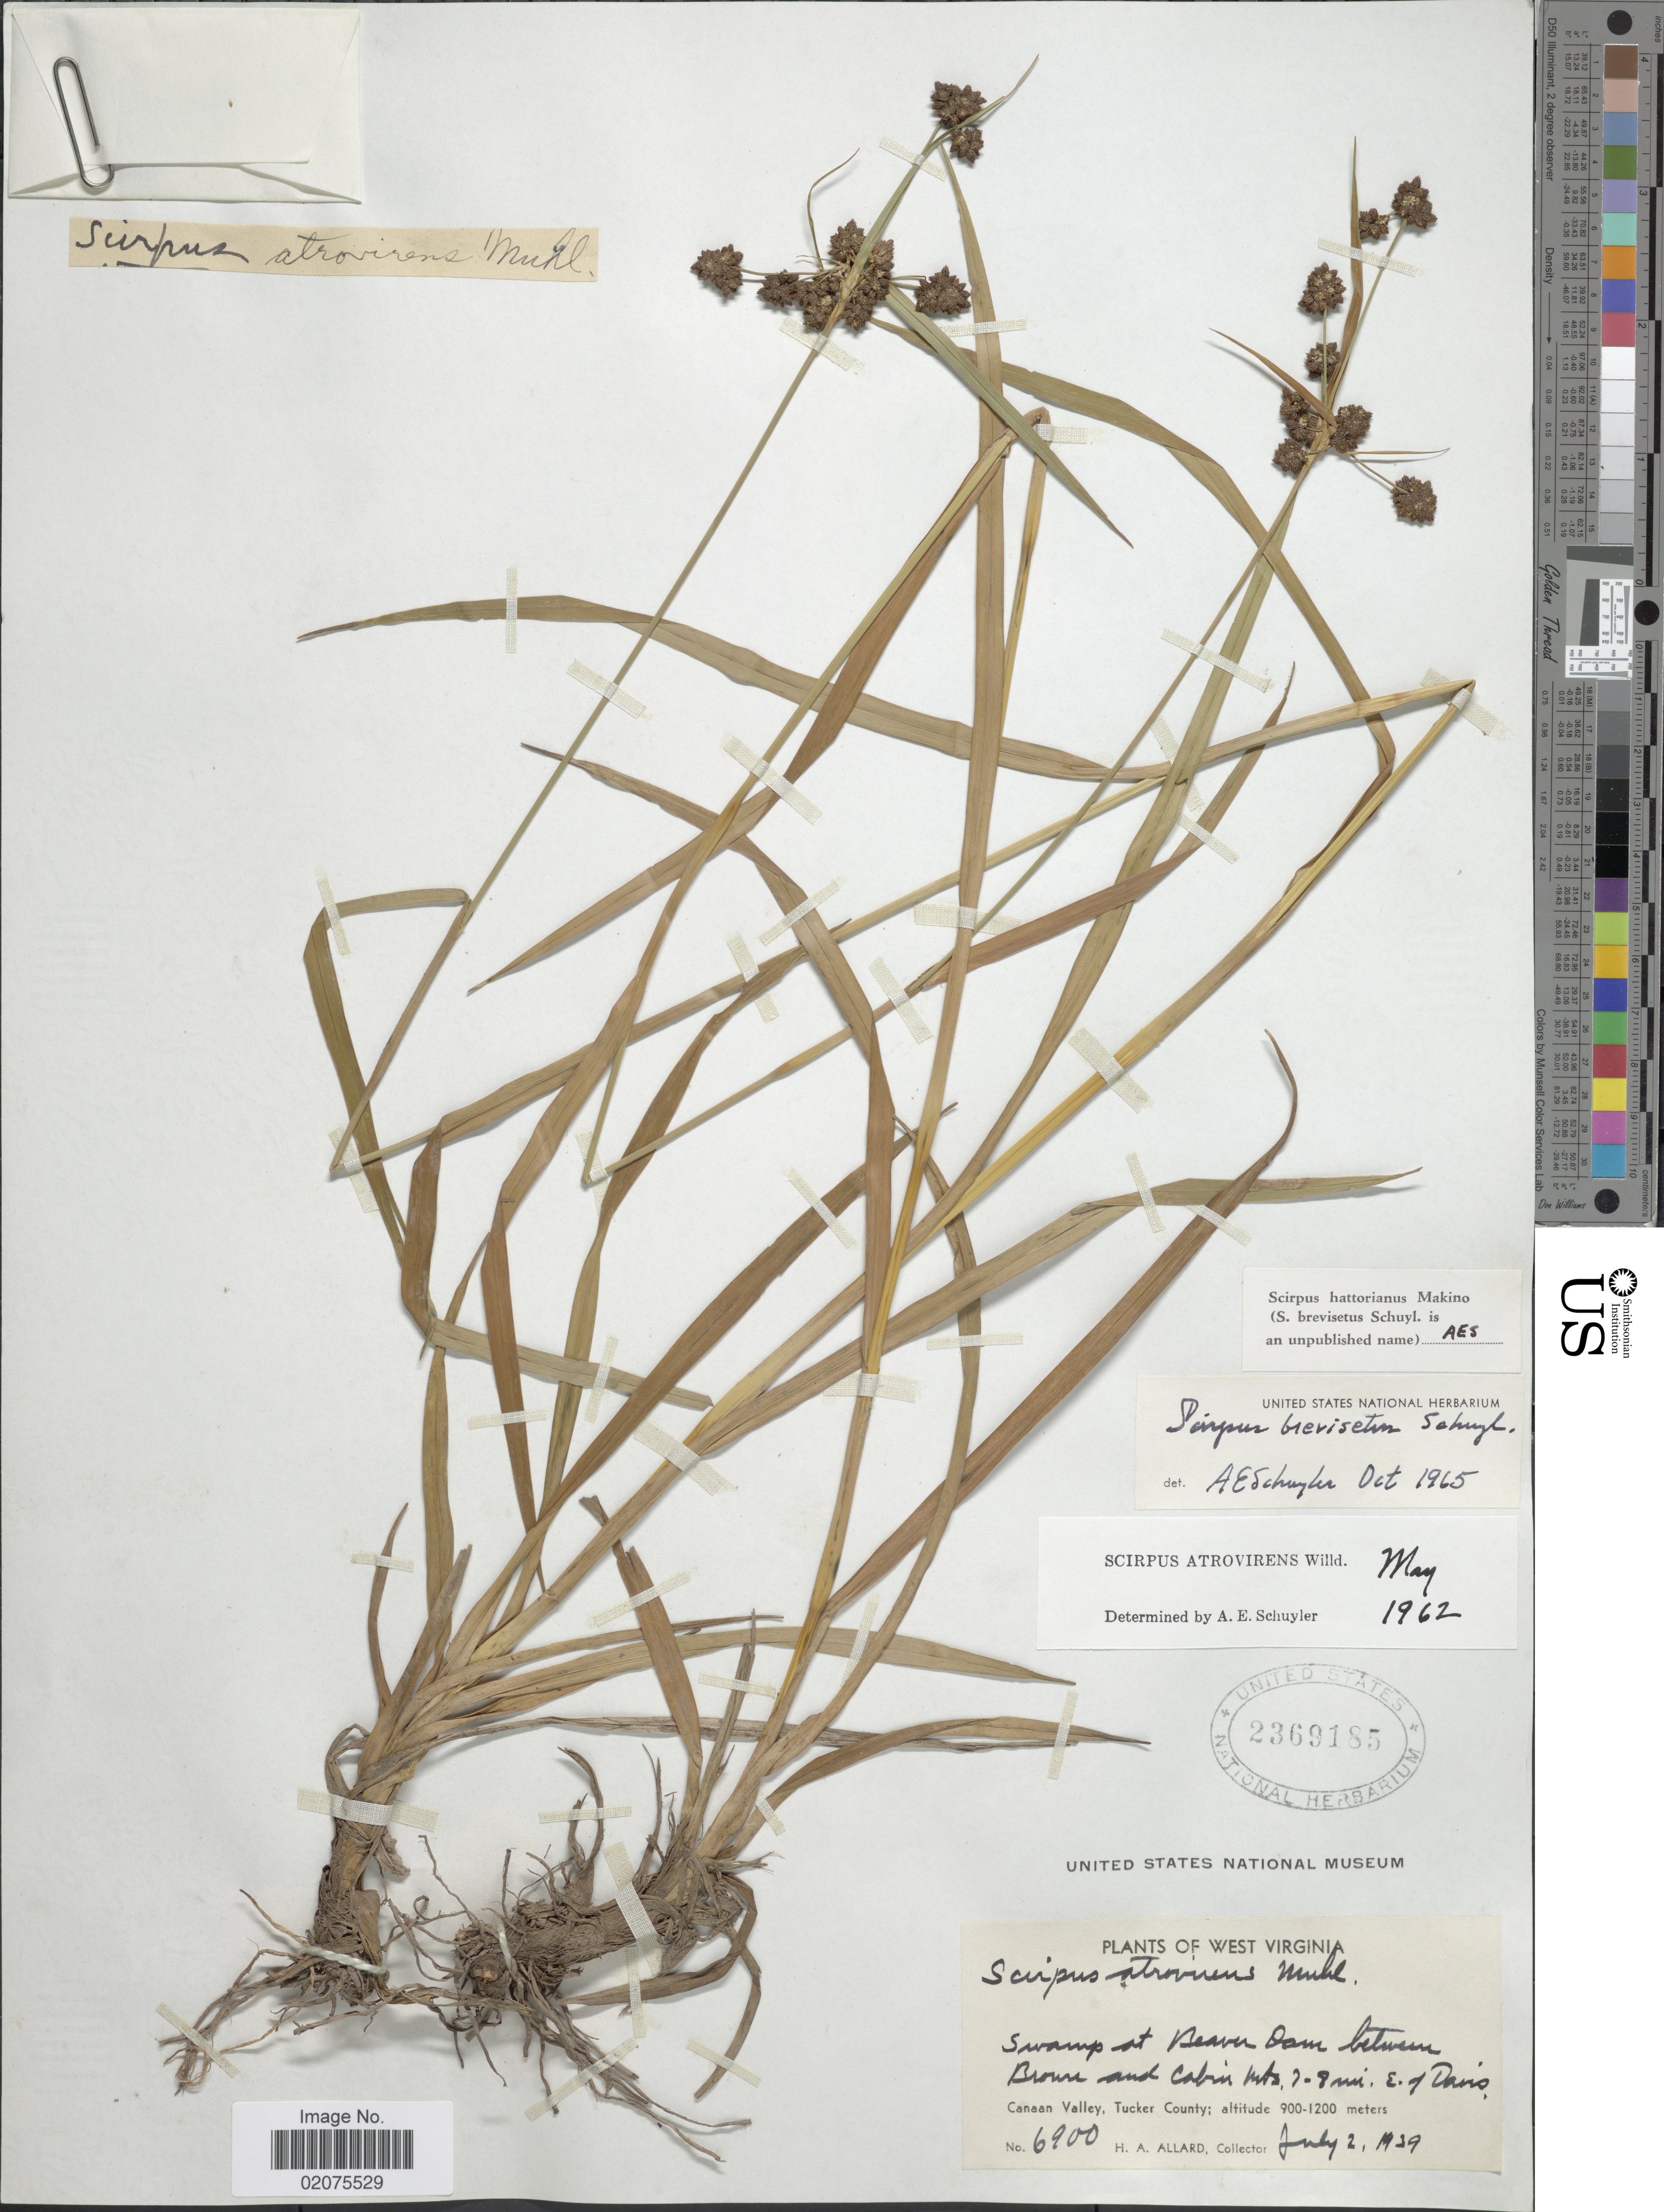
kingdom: Plantae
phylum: Tracheophyta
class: Liliopsida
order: Poales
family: Cyperaceae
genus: Scirpus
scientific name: Scirpus hattorianus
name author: Makino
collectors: H. A. Allard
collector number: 6900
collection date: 1939-07-02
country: United States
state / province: West Virginia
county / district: Tucker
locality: Swamp at Beaver Dam between Brown and Cabin Mts. 7-8 mi. E. of Davis, Canaan Valley, Tucker County.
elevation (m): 900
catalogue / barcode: US 2369185